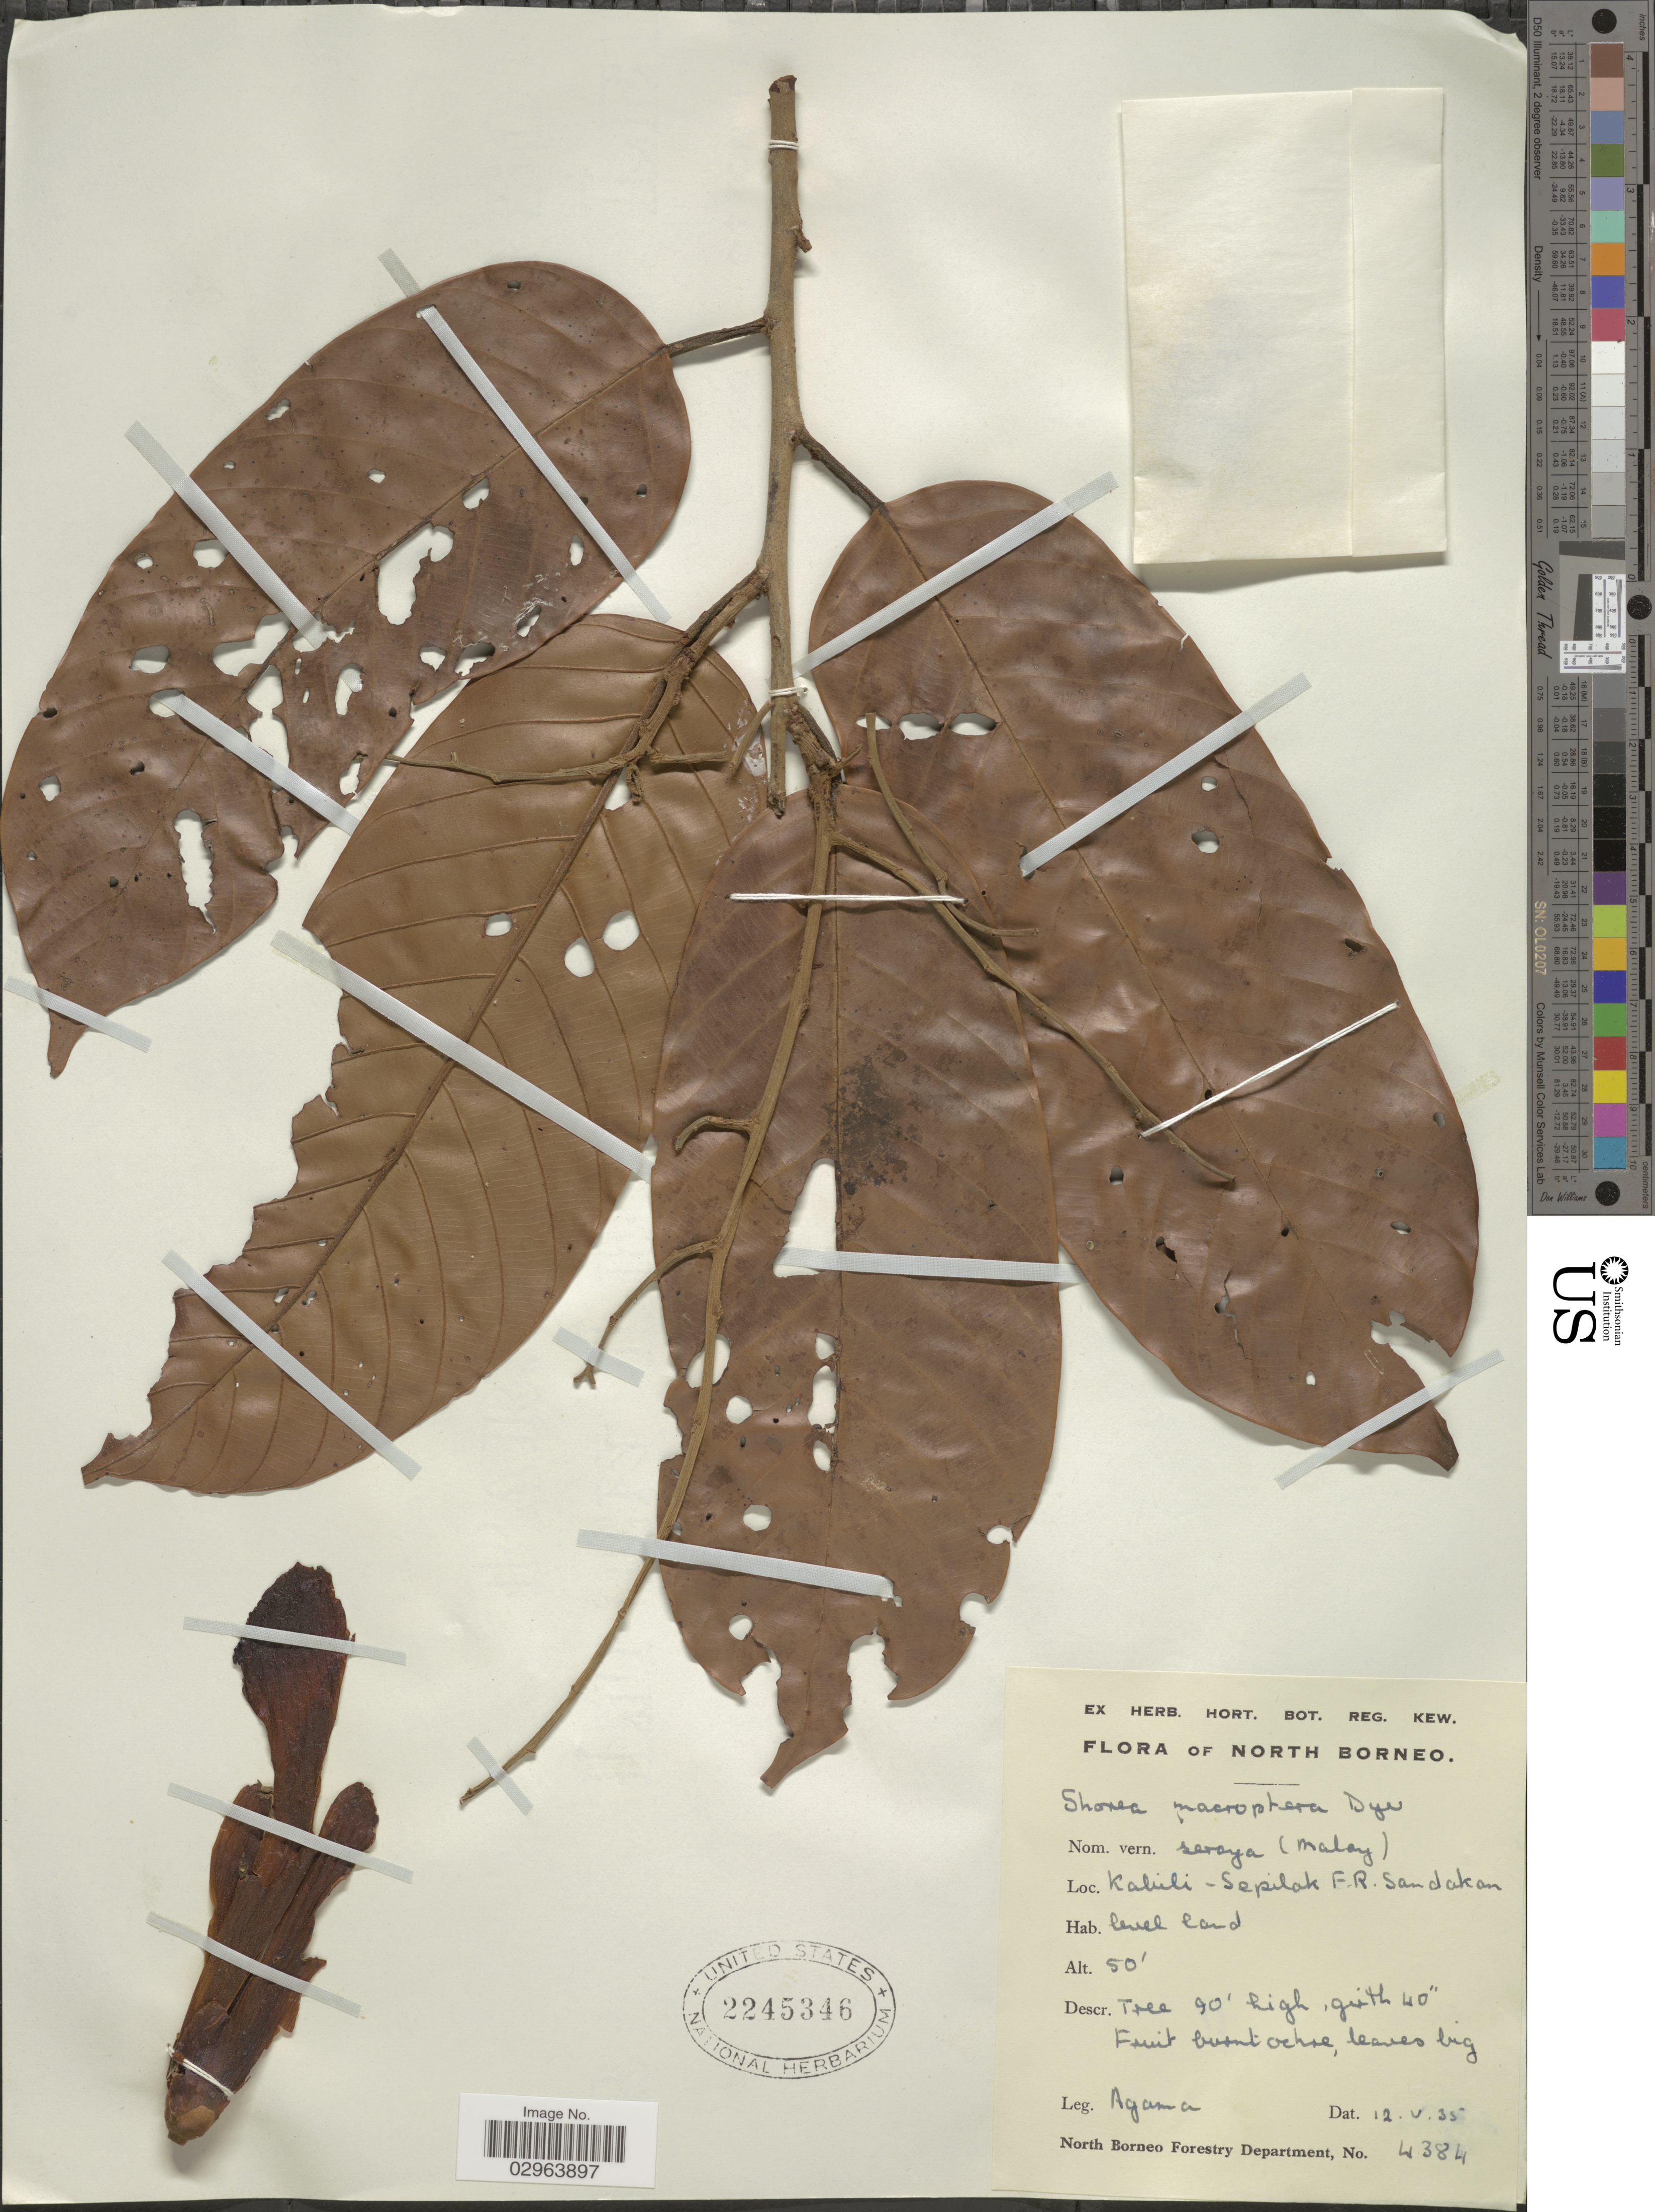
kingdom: Plantae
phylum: Tracheophyta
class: Magnoliopsida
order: Malvales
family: Dipterocarpaceae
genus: Rubroshorea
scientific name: Rubroshorea macroptera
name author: (Dyer) P.S. Ashton & J. Heck.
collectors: Agama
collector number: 4384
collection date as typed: Transcribed d/m/y: 12/5/35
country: Malaysia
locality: North Borneo, Kabili - Sepilok F. R. Sandakan.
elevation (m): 15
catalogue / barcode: US 2245346